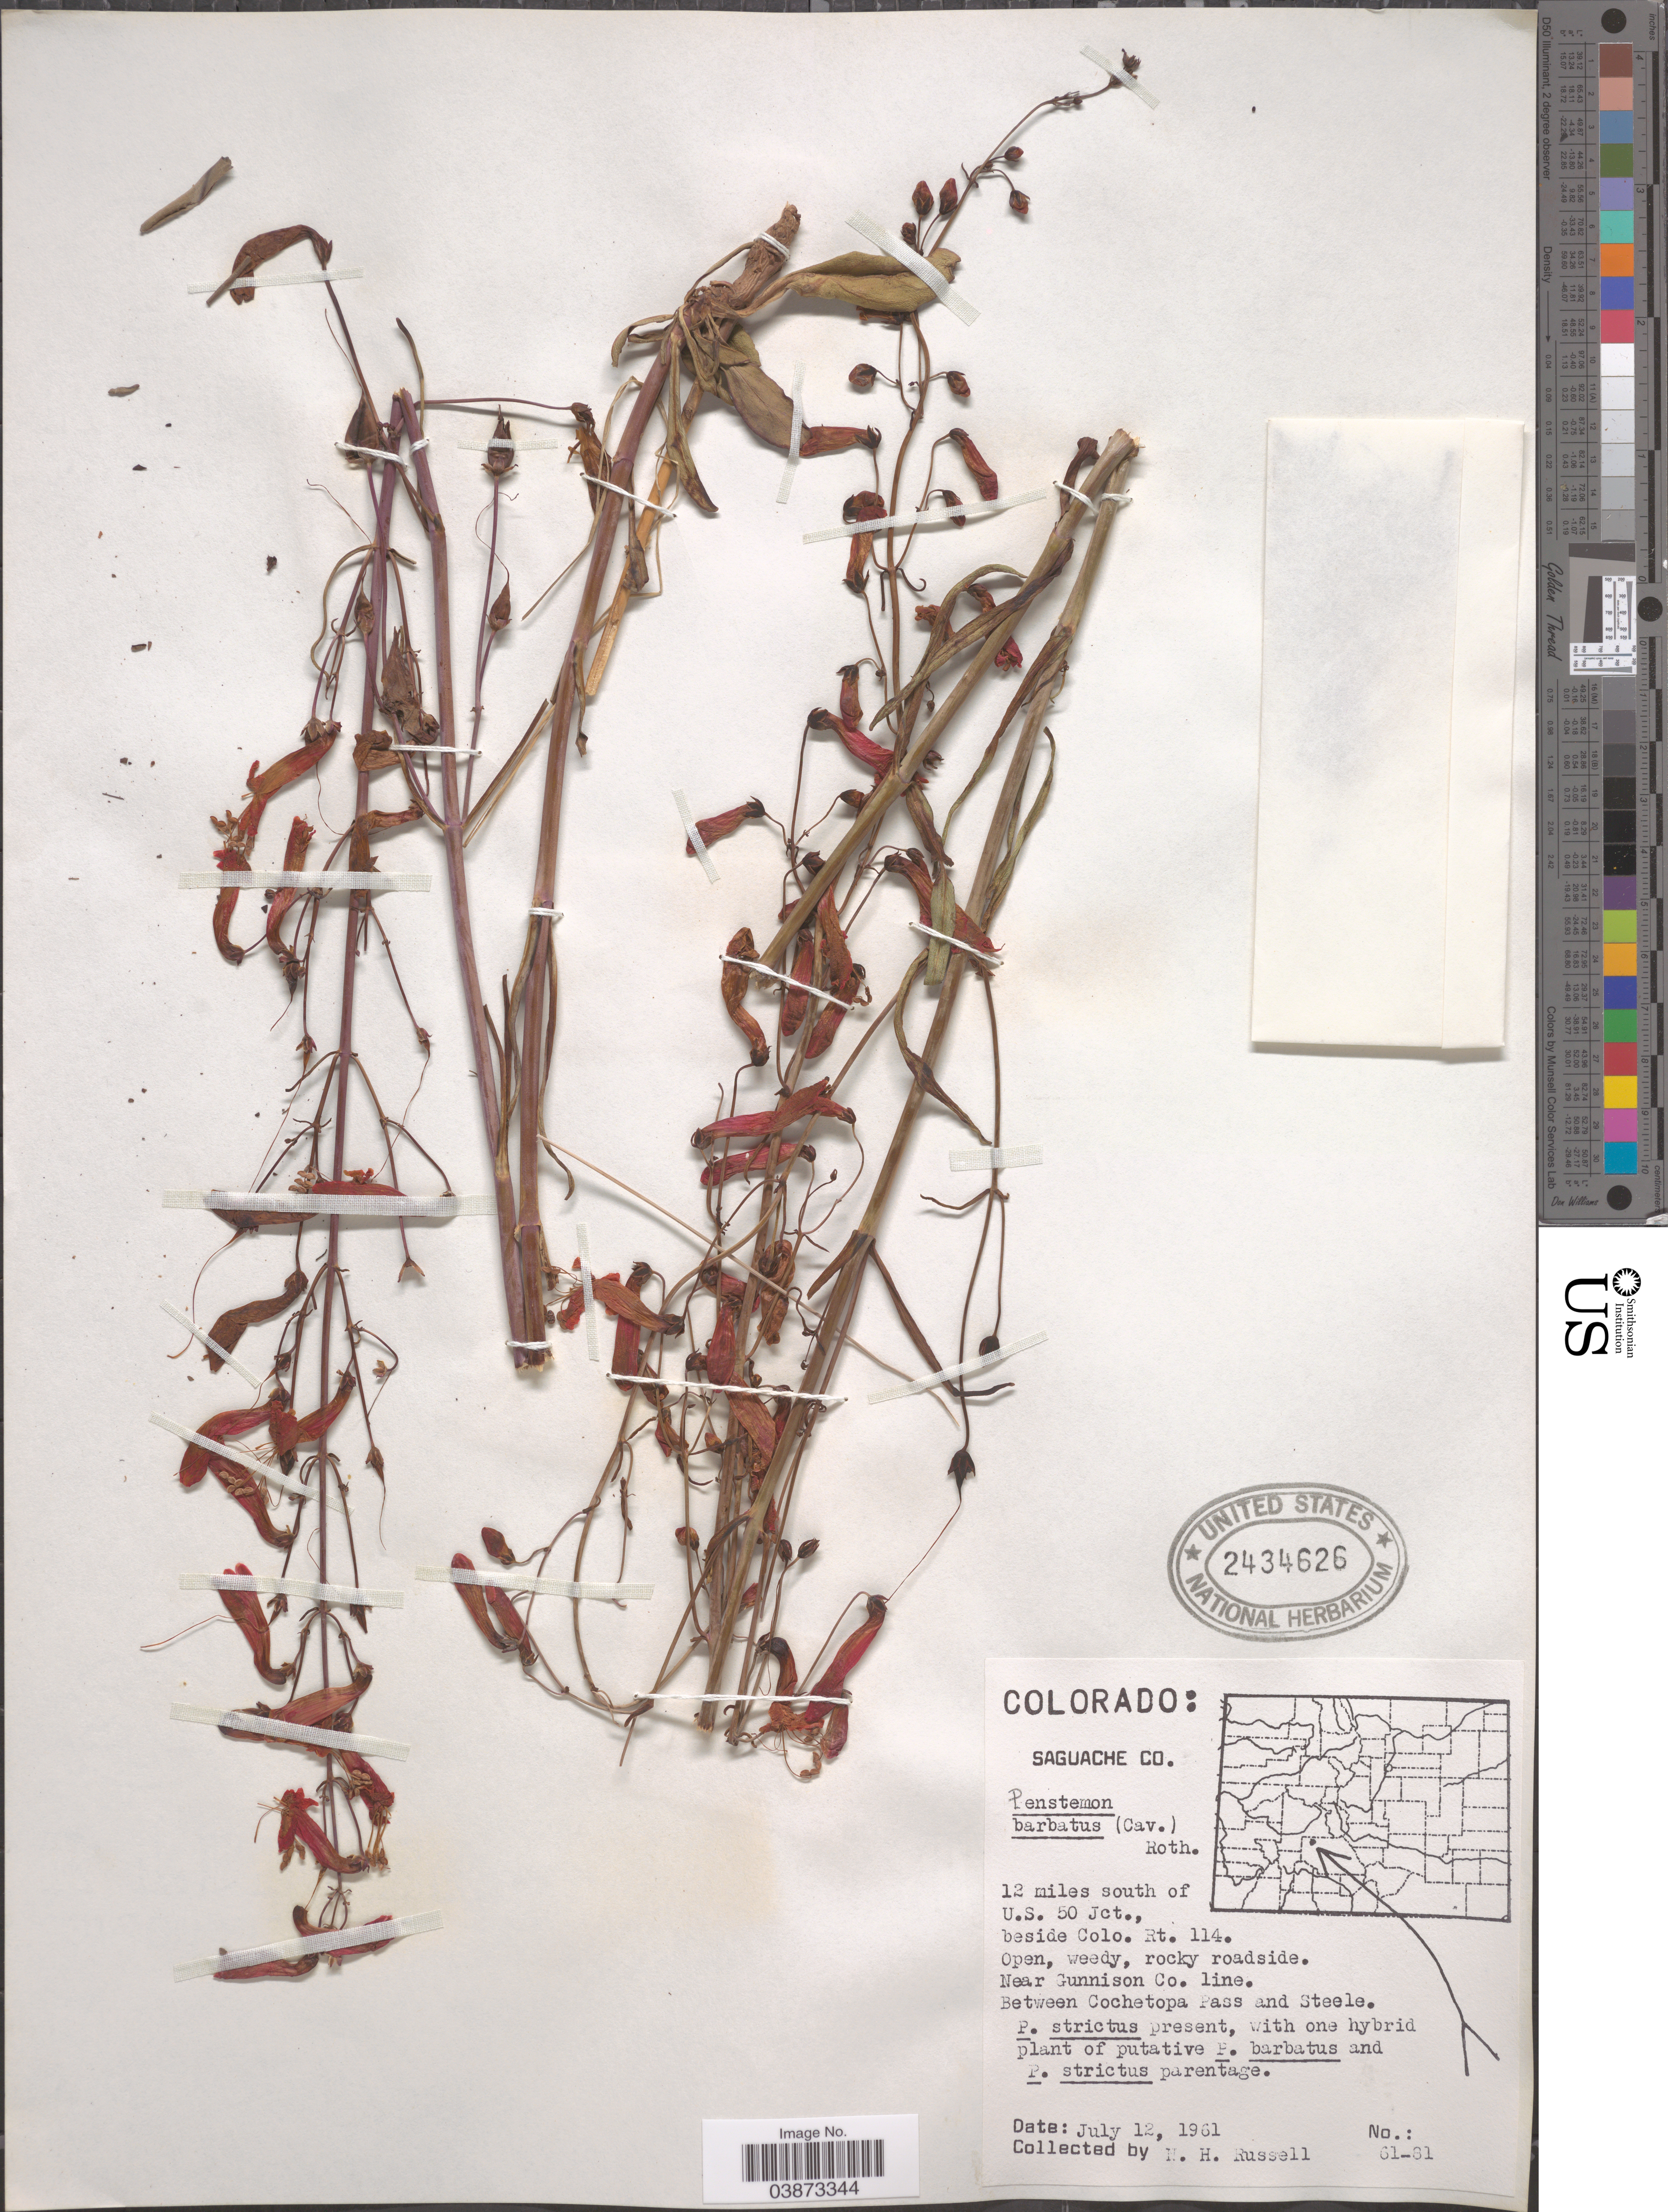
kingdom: Plantae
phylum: Tracheophyta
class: Magnoliopsida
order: Lamiales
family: Plantaginaceae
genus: Penstemon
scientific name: Penstemon barbatus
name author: (Cav.) Roth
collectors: N. H. Russell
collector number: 61-81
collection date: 1961-07-12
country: United States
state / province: Colorado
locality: Saguache Co. 12 miles south of U.S. 50 Jct., beside Colo. Rt. 114. Near Gunnison Co. line. Between Cochetopa and Pass and Steele.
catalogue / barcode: US 2434626